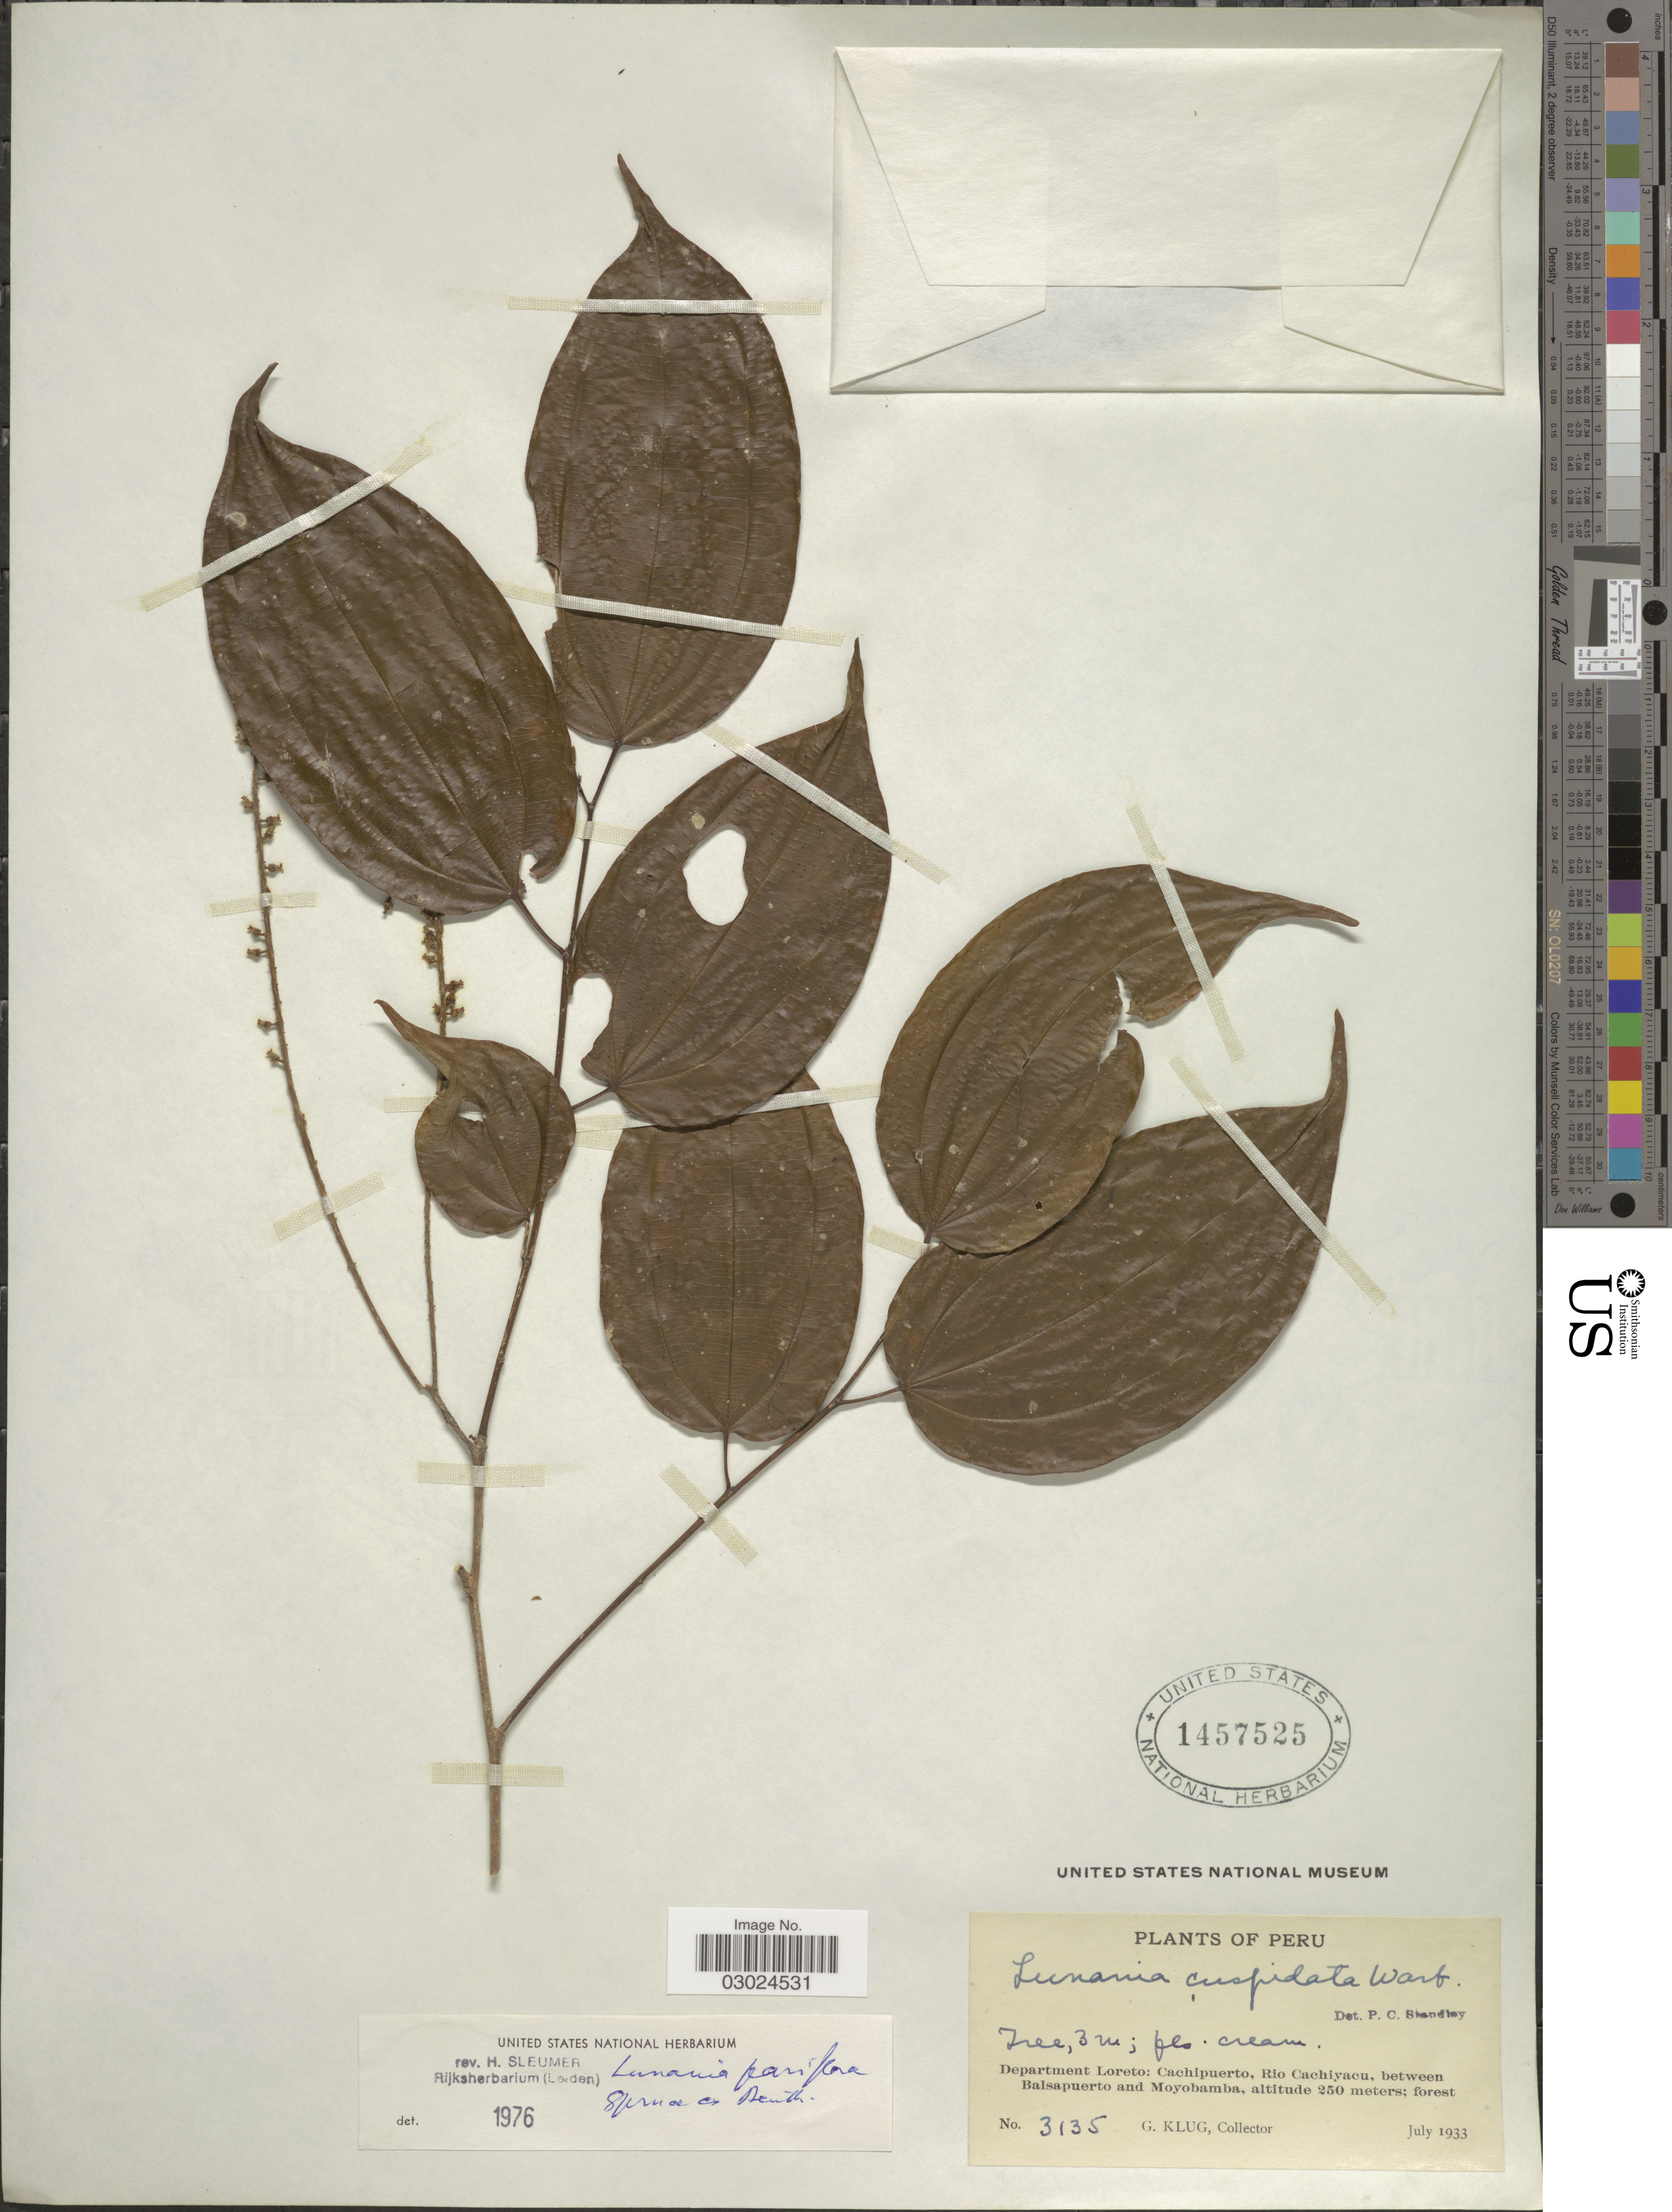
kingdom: Plantae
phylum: Tracheophyta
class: Magnoliopsida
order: Malpighiales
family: Salicaceae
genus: Lunania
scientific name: Lunania parviflora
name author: Spruce ex Benth.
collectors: G. Klug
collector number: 3135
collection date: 1933-07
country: Peru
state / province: Loreto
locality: Department Loreto: Cachipuerto, Rio Cachiyacu, between Balsapuerto and Moyobamba.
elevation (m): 250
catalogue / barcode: US 1457525